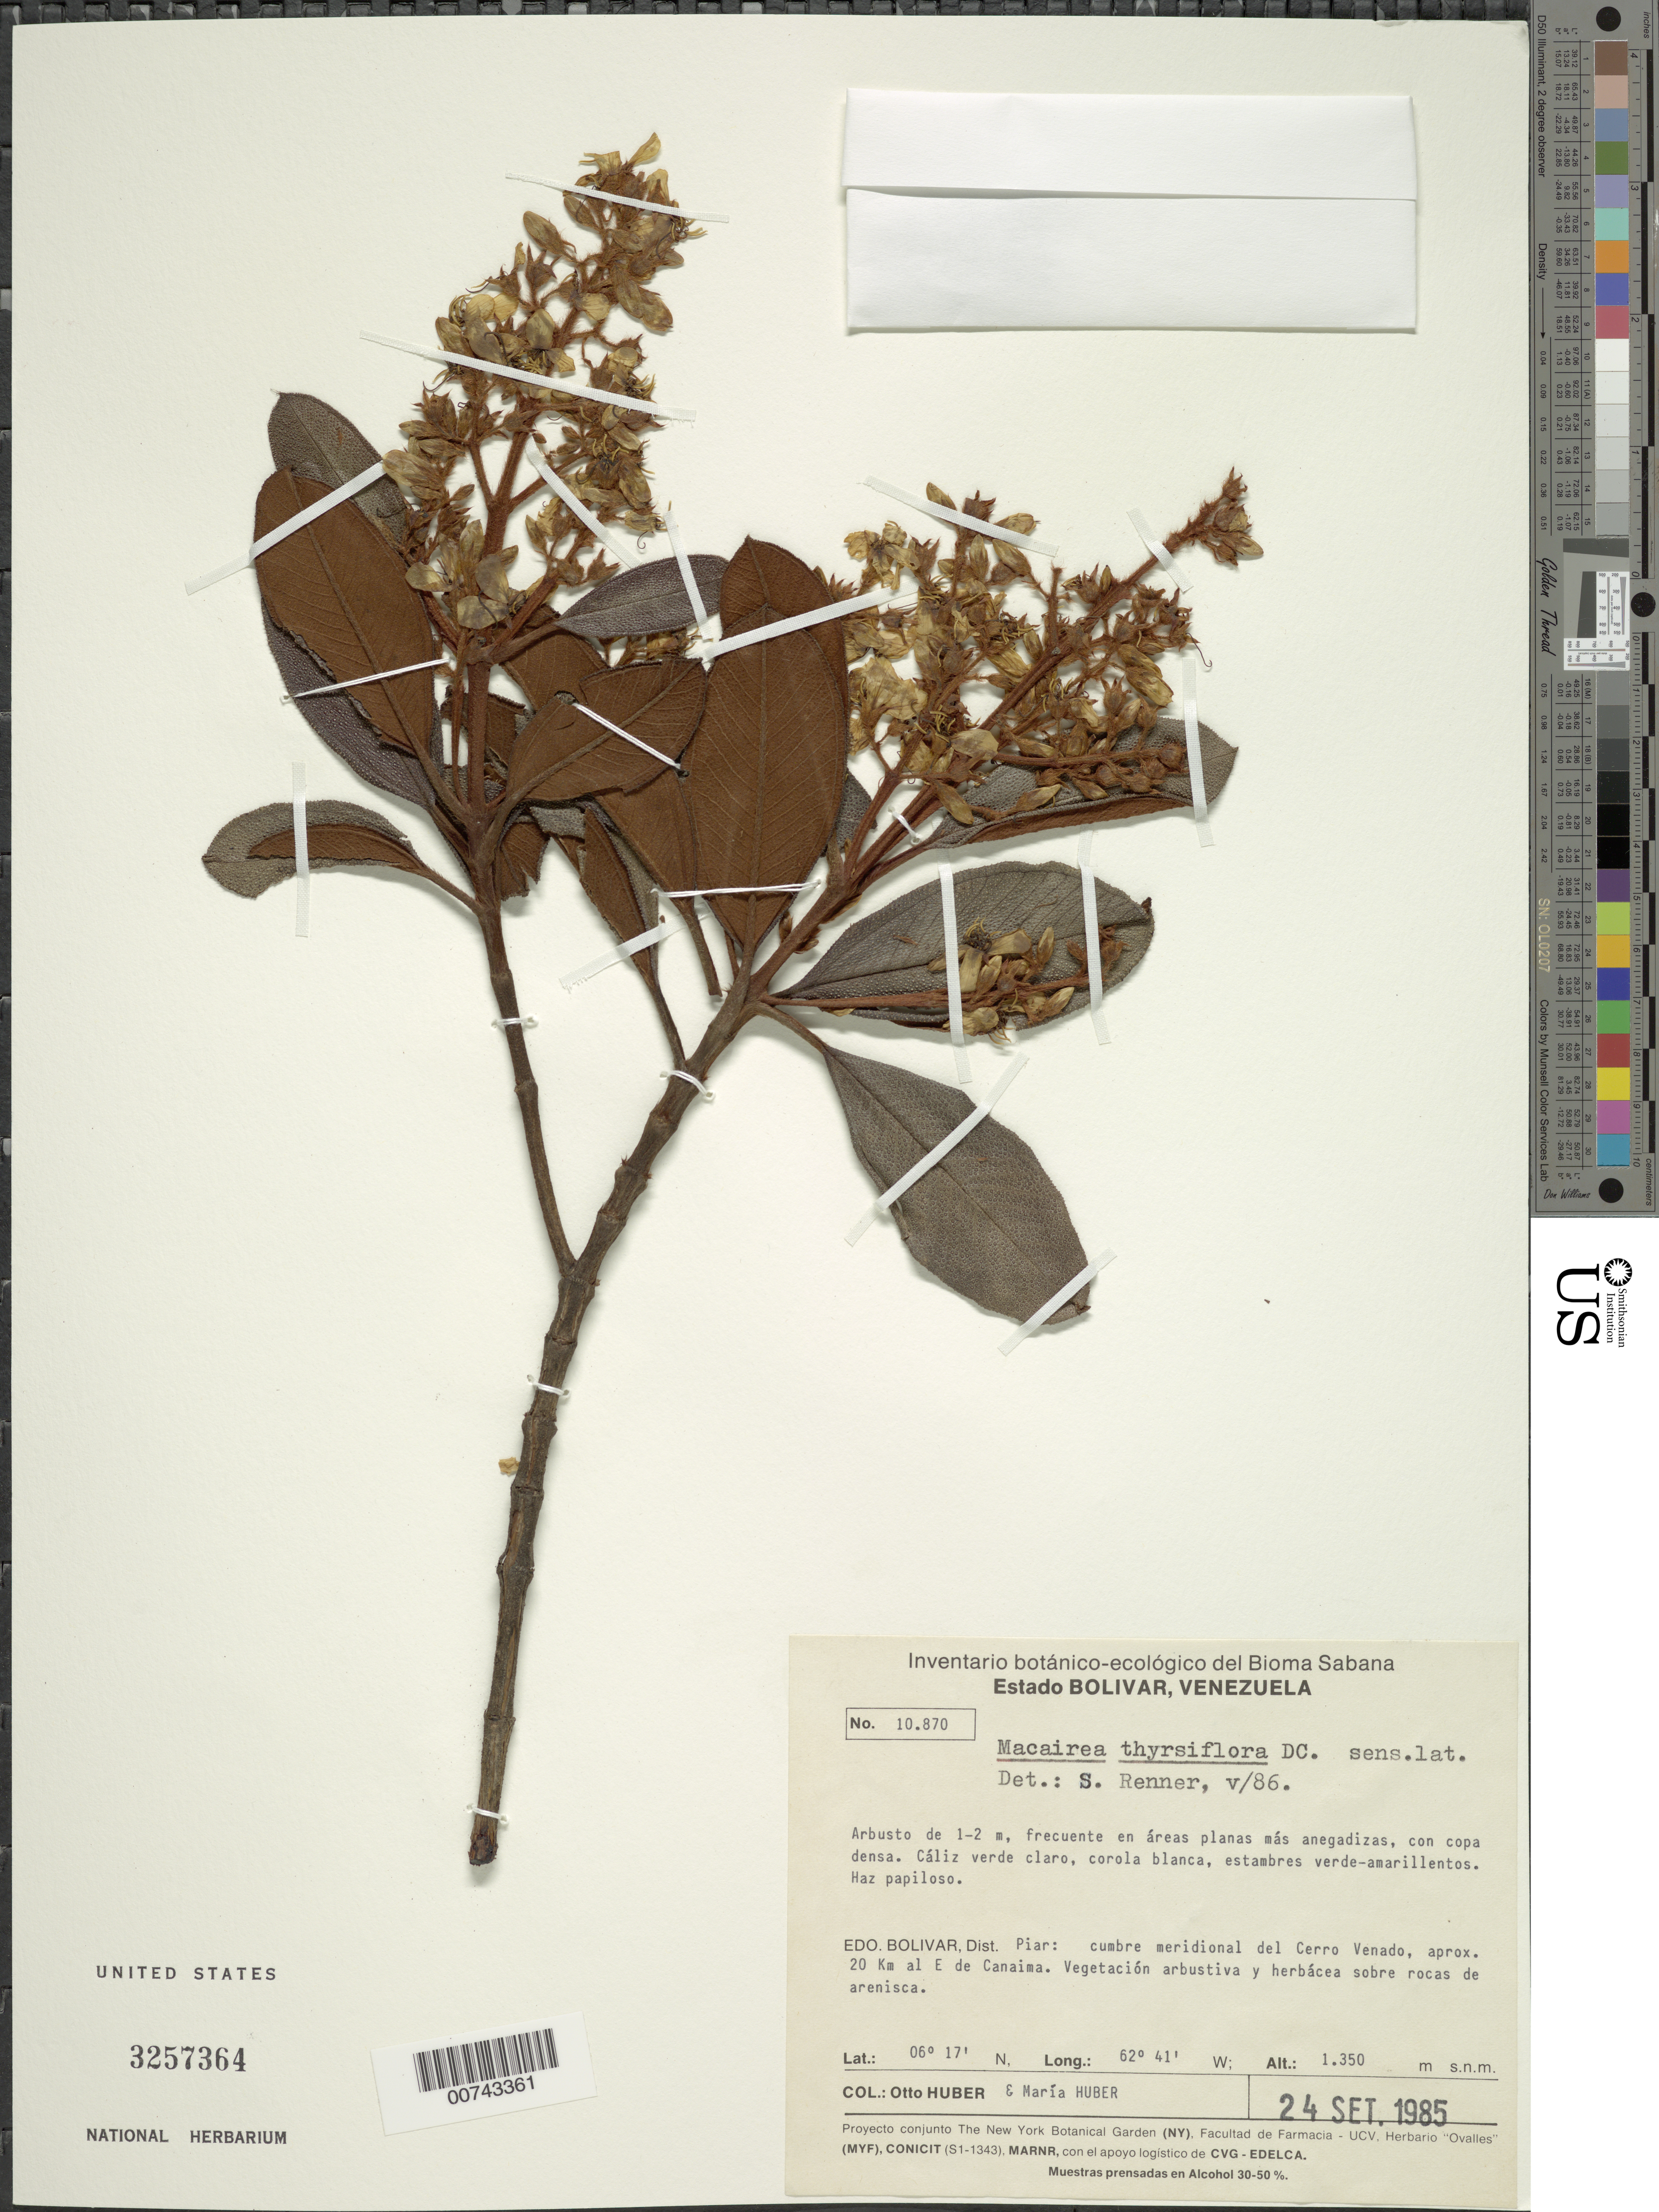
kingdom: Plantae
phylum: Tracheophyta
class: Magnoliopsida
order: Myrtales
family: Melastomataceae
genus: Macairea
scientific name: Macairea aspera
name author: N.E. Br.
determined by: Nunes da Silva, Diego, (RB), Jardim Botanico do Rio de Janeiro - Herbario (BRAZIL)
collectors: O. Huber & M. Huber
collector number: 10870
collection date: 1985-09-24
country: Venezuela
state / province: Bolivar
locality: Dist. Piar: cumbre meridional del Cerro Venado, aprox. 20 Km al E de Canaima.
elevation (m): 1350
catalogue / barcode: US 3257364